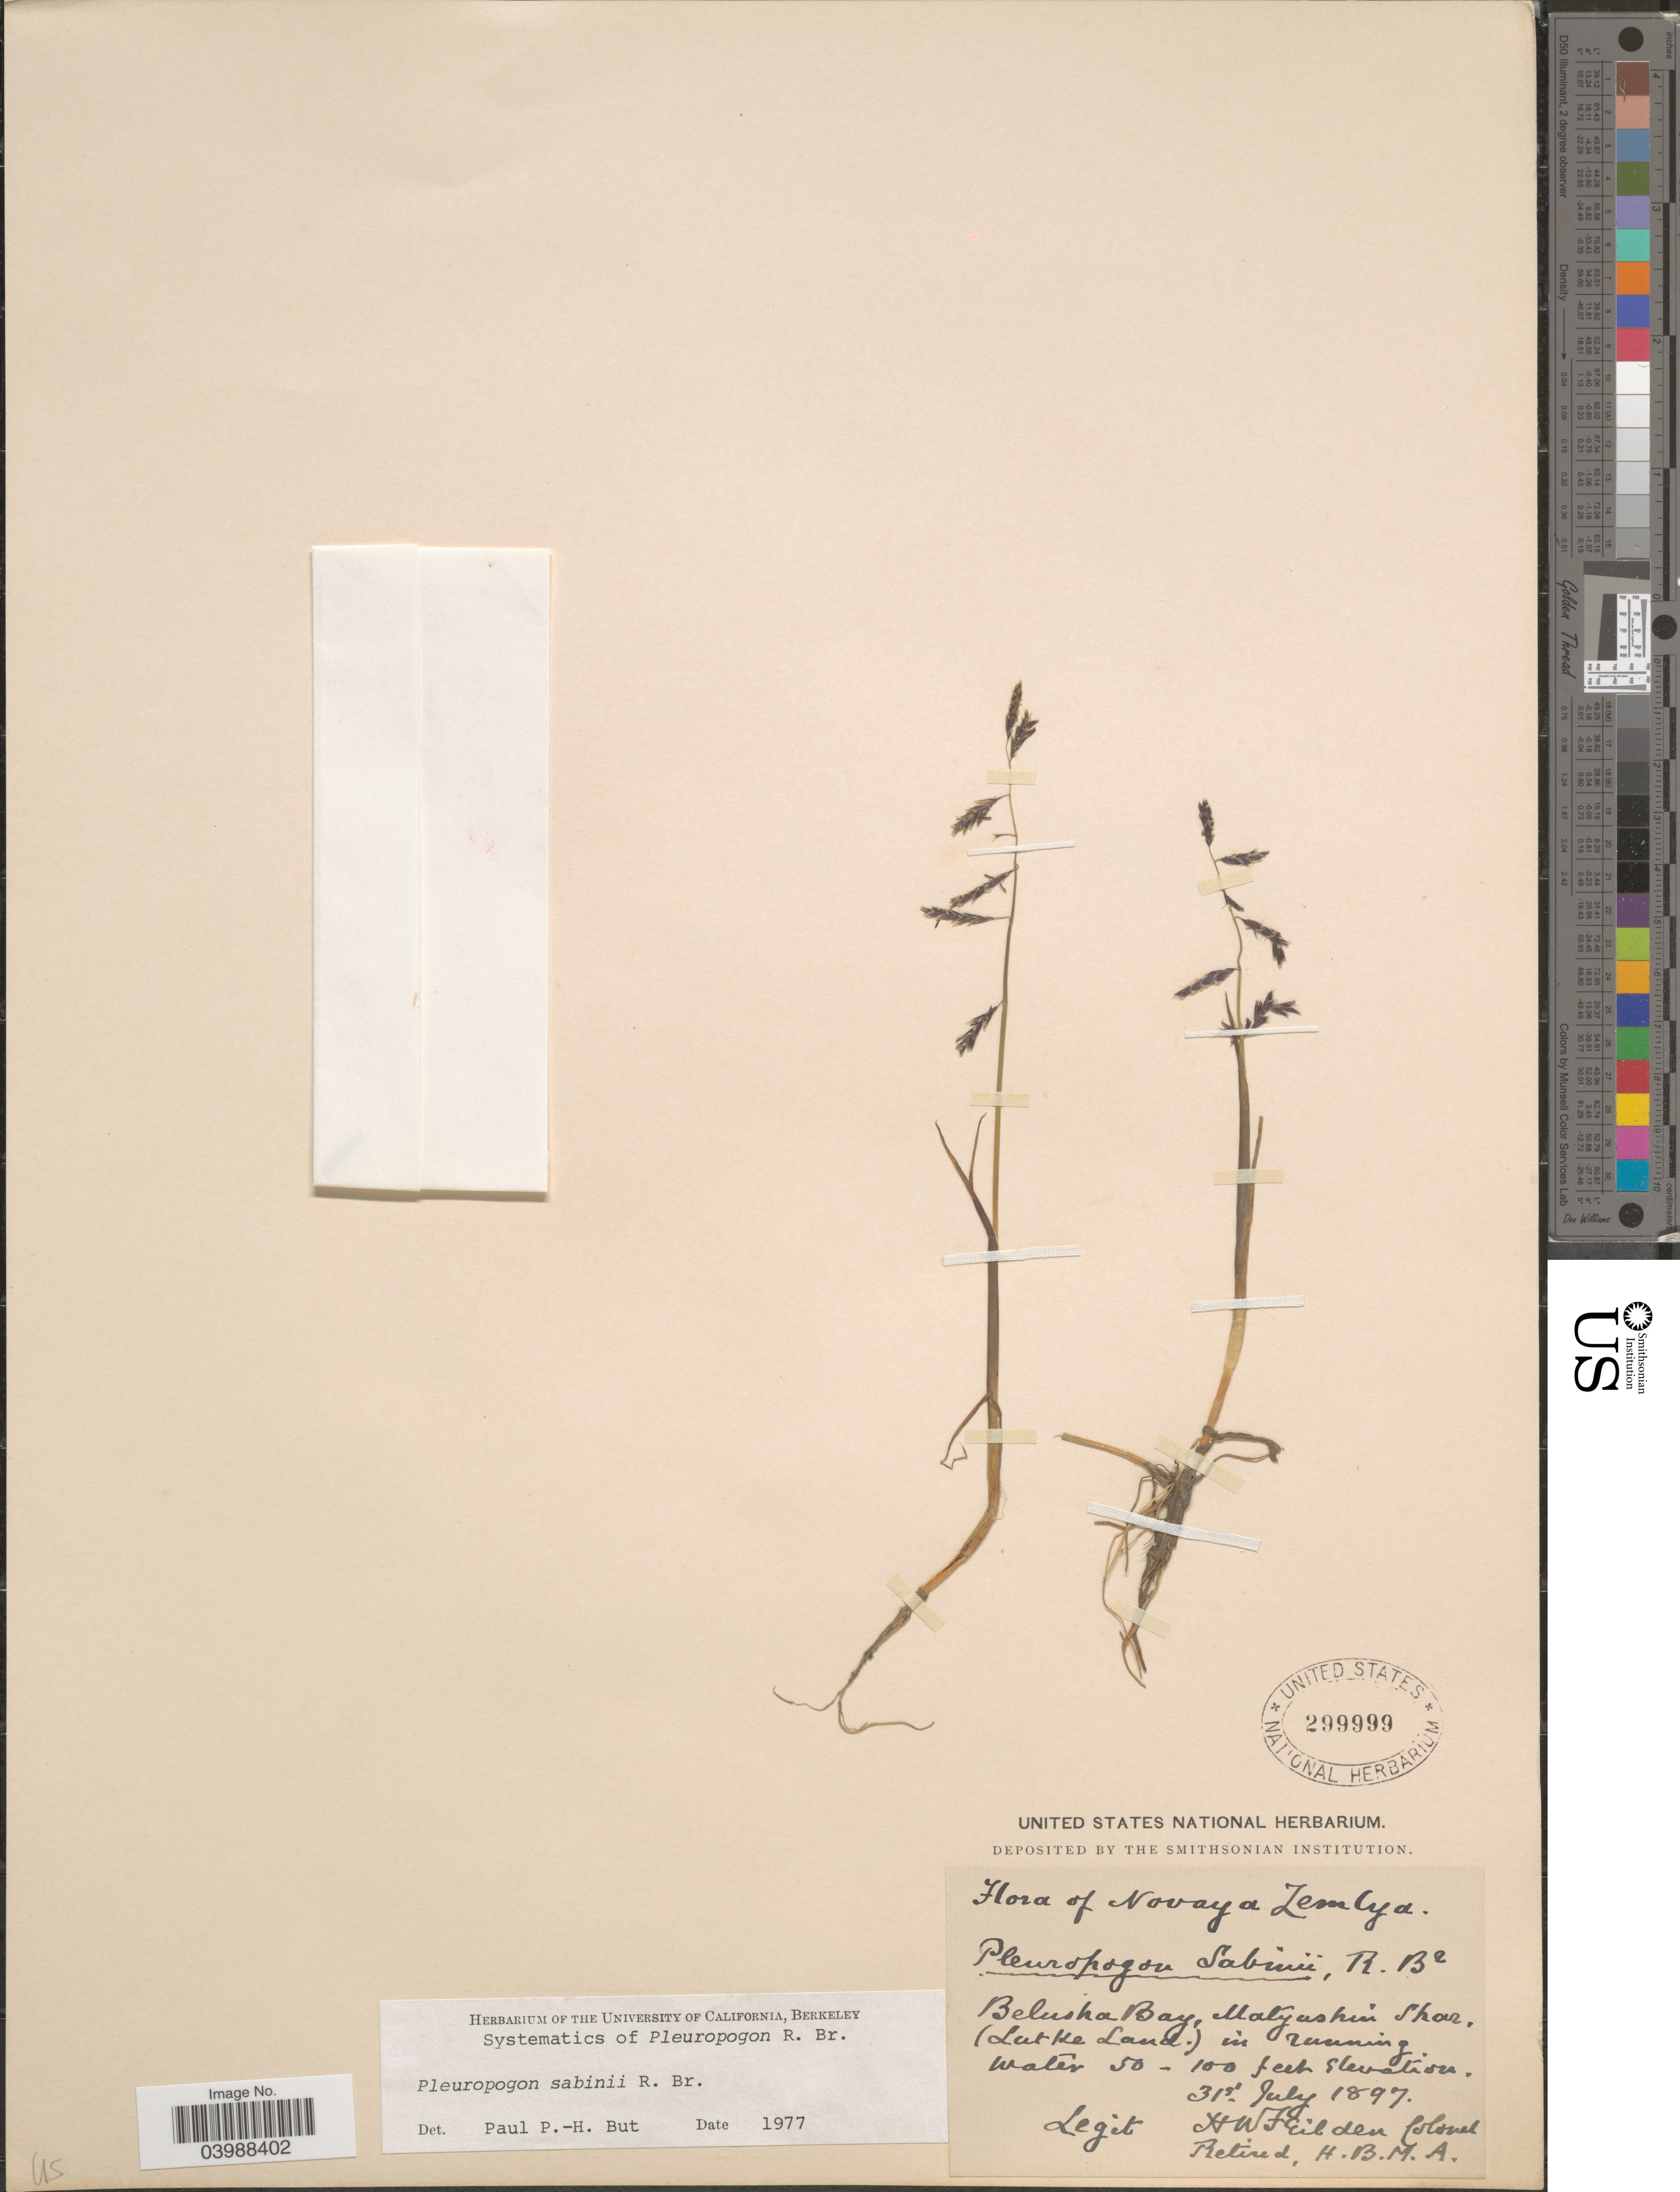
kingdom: Plantae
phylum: Tracheophyta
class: Liliopsida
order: Poales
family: Poaceae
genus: Pleuropogon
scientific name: Pleuropogon sabinei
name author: R. Br.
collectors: H. Feilden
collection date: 1897-07-31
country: Russian Federation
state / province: Arkhangelsk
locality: Novaya Zemlya. Belusha Bay, Matyushin Shar. (Lutke Island) in running water.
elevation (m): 15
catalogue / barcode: US 299999